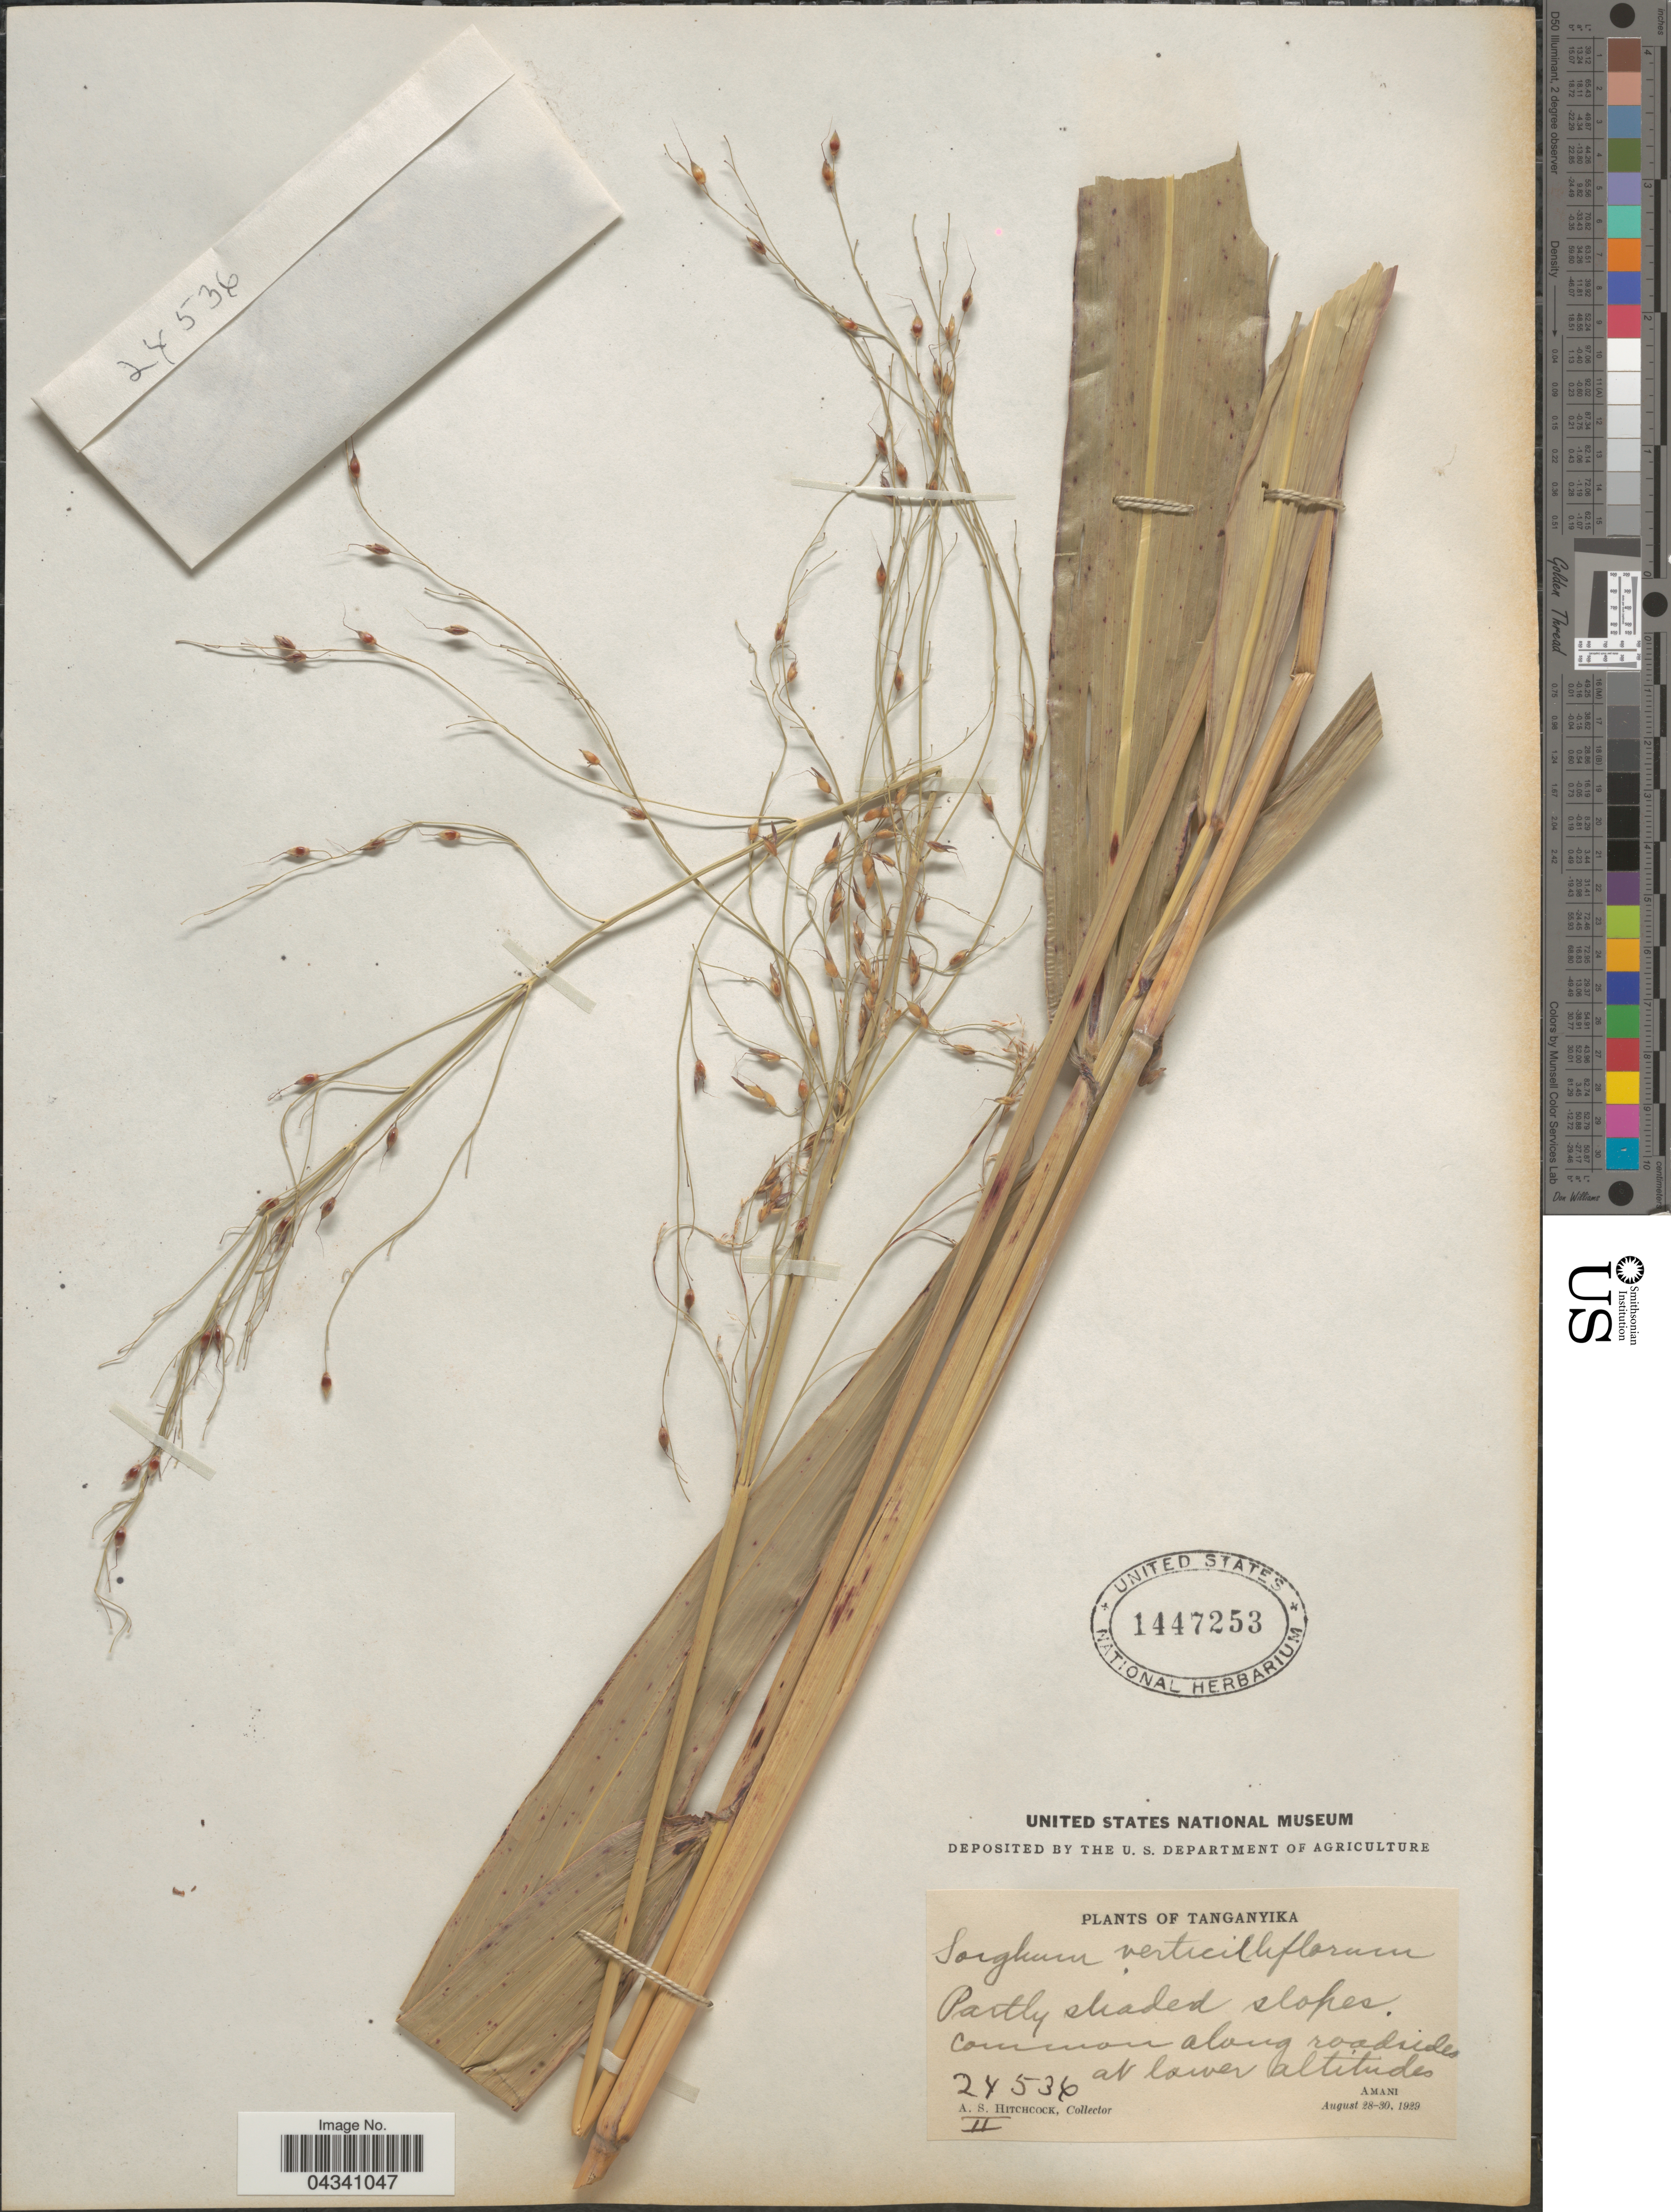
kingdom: Plantae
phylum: Tracheophyta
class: Liliopsida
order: Poales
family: Poaceae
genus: Sorghum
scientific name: Sorghum arundinaceum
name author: (Desv.) Stapf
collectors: A. S. Hitchcock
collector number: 24536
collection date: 1929-08-28/1929-08-30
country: Tanzania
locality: Tanganyika. Common along roadsides at lower altitudes. Amani.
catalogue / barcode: US 1447253